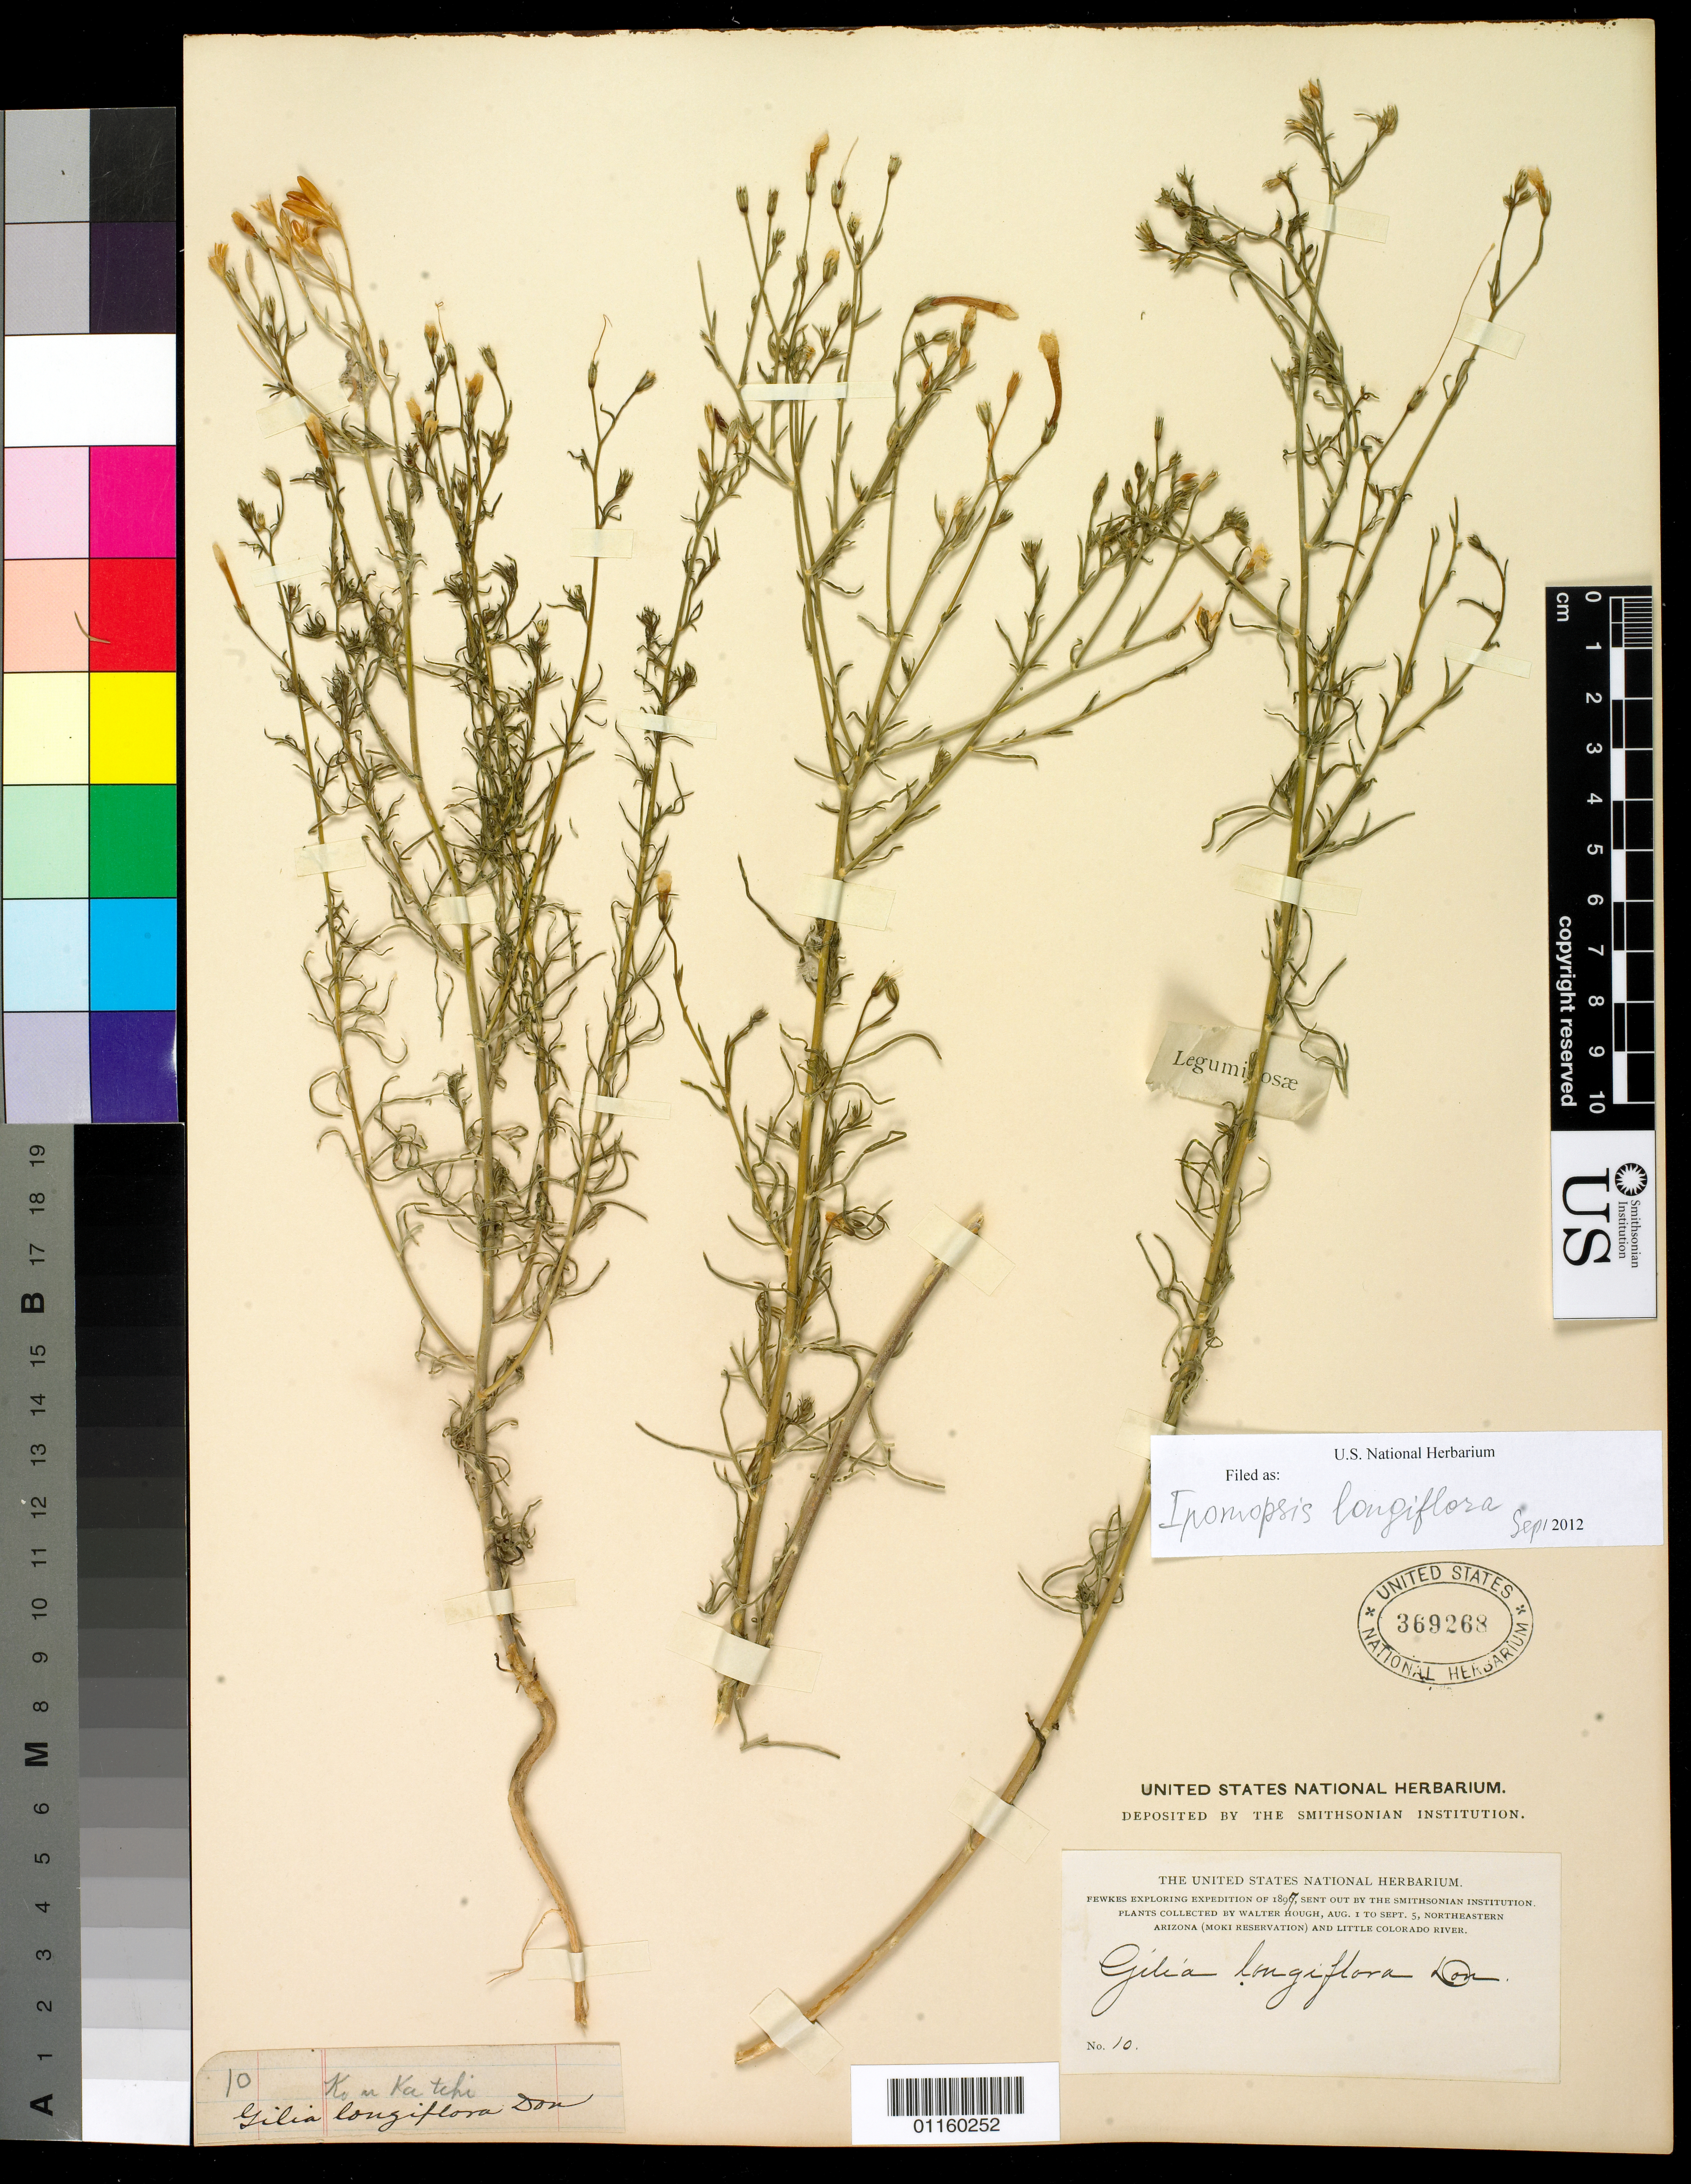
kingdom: Plantae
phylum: Tracheophyta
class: Magnoliopsida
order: Ericales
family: Polemoniaceae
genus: Ipomopsis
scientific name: Ipomopsis longiflora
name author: (Torr.) V.E. Grant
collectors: W. Hough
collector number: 10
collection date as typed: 1 Aug 1897 to 5 Sep 1897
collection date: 1897-08-01/1897-09-05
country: United States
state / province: Arizona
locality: Moki Reservation and Little Colorado River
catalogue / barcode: US 369268